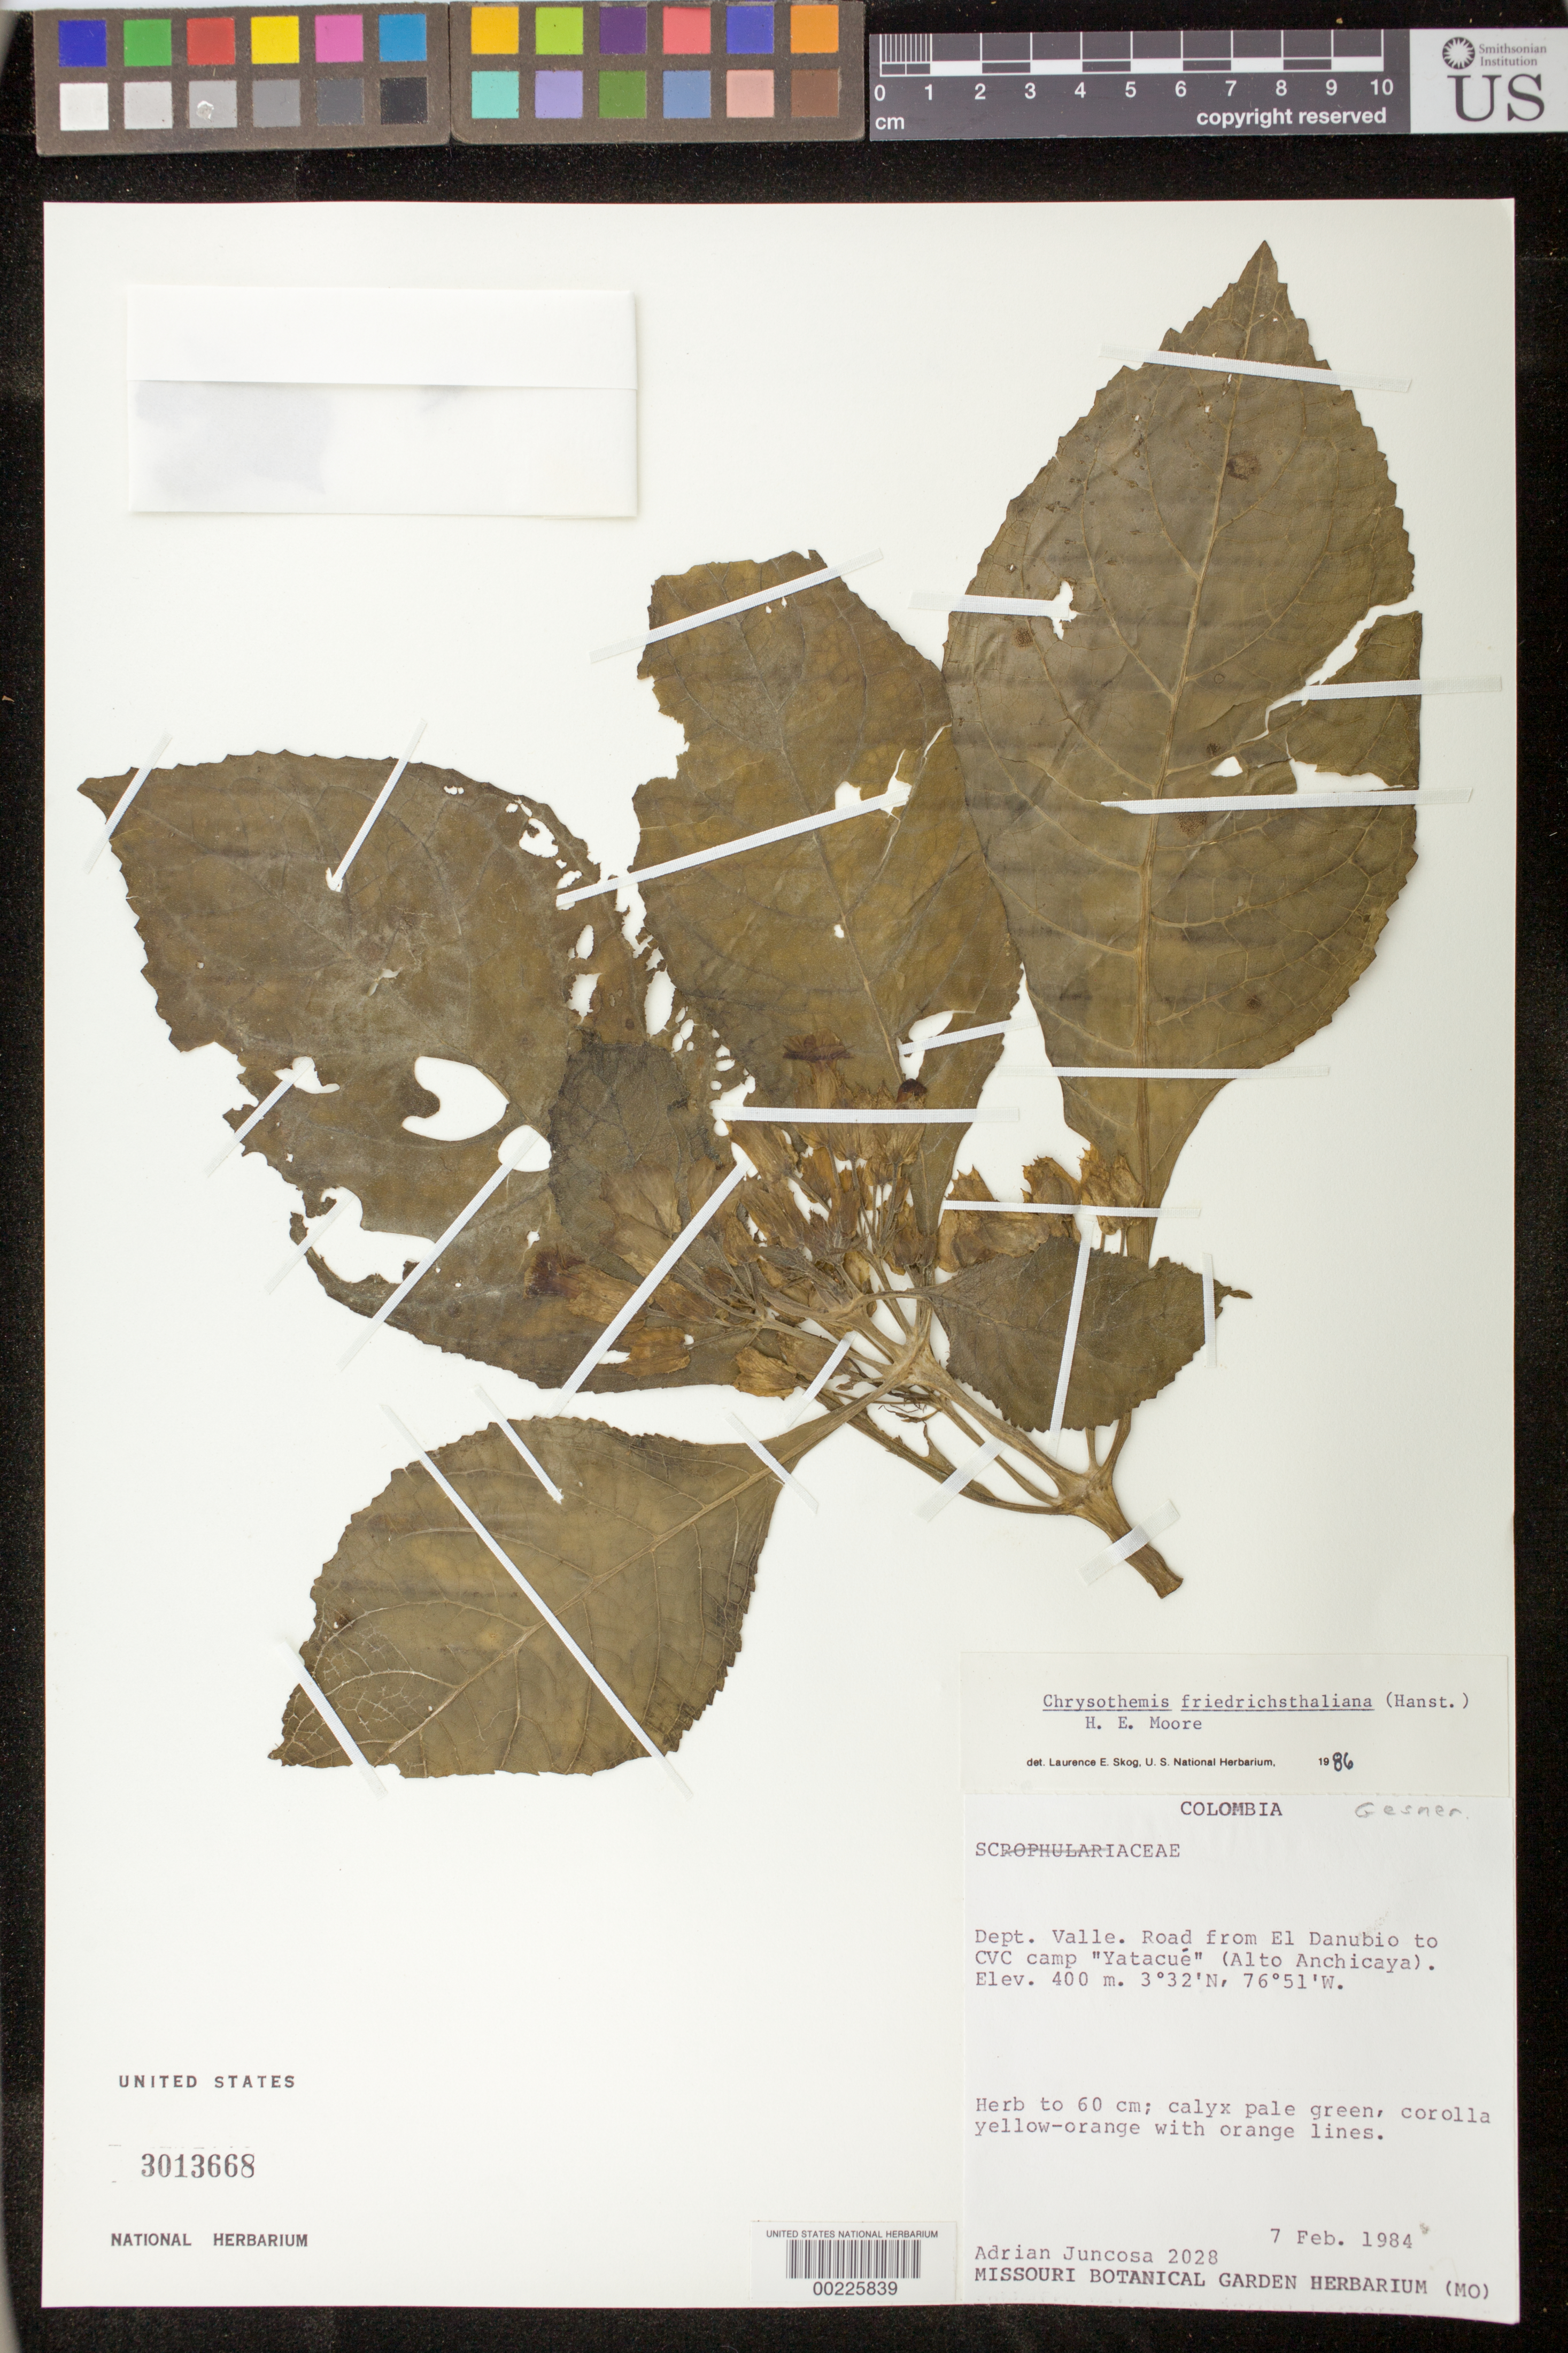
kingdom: Plantae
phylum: Tracheophyta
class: Magnoliopsida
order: Lamiales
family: Gesneriaceae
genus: Chrysothemis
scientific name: Chrysothemis friedrichsthaliana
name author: (Hanst.) H.E. Moore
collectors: A. Juncosa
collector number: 2028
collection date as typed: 07 Feb 1984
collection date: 1984-02-07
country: Colombia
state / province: Valle del Cauca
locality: Road from El Danubio to CVC camp "Yatacue" (Alto Anchicaya)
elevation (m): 400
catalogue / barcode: US 3013668